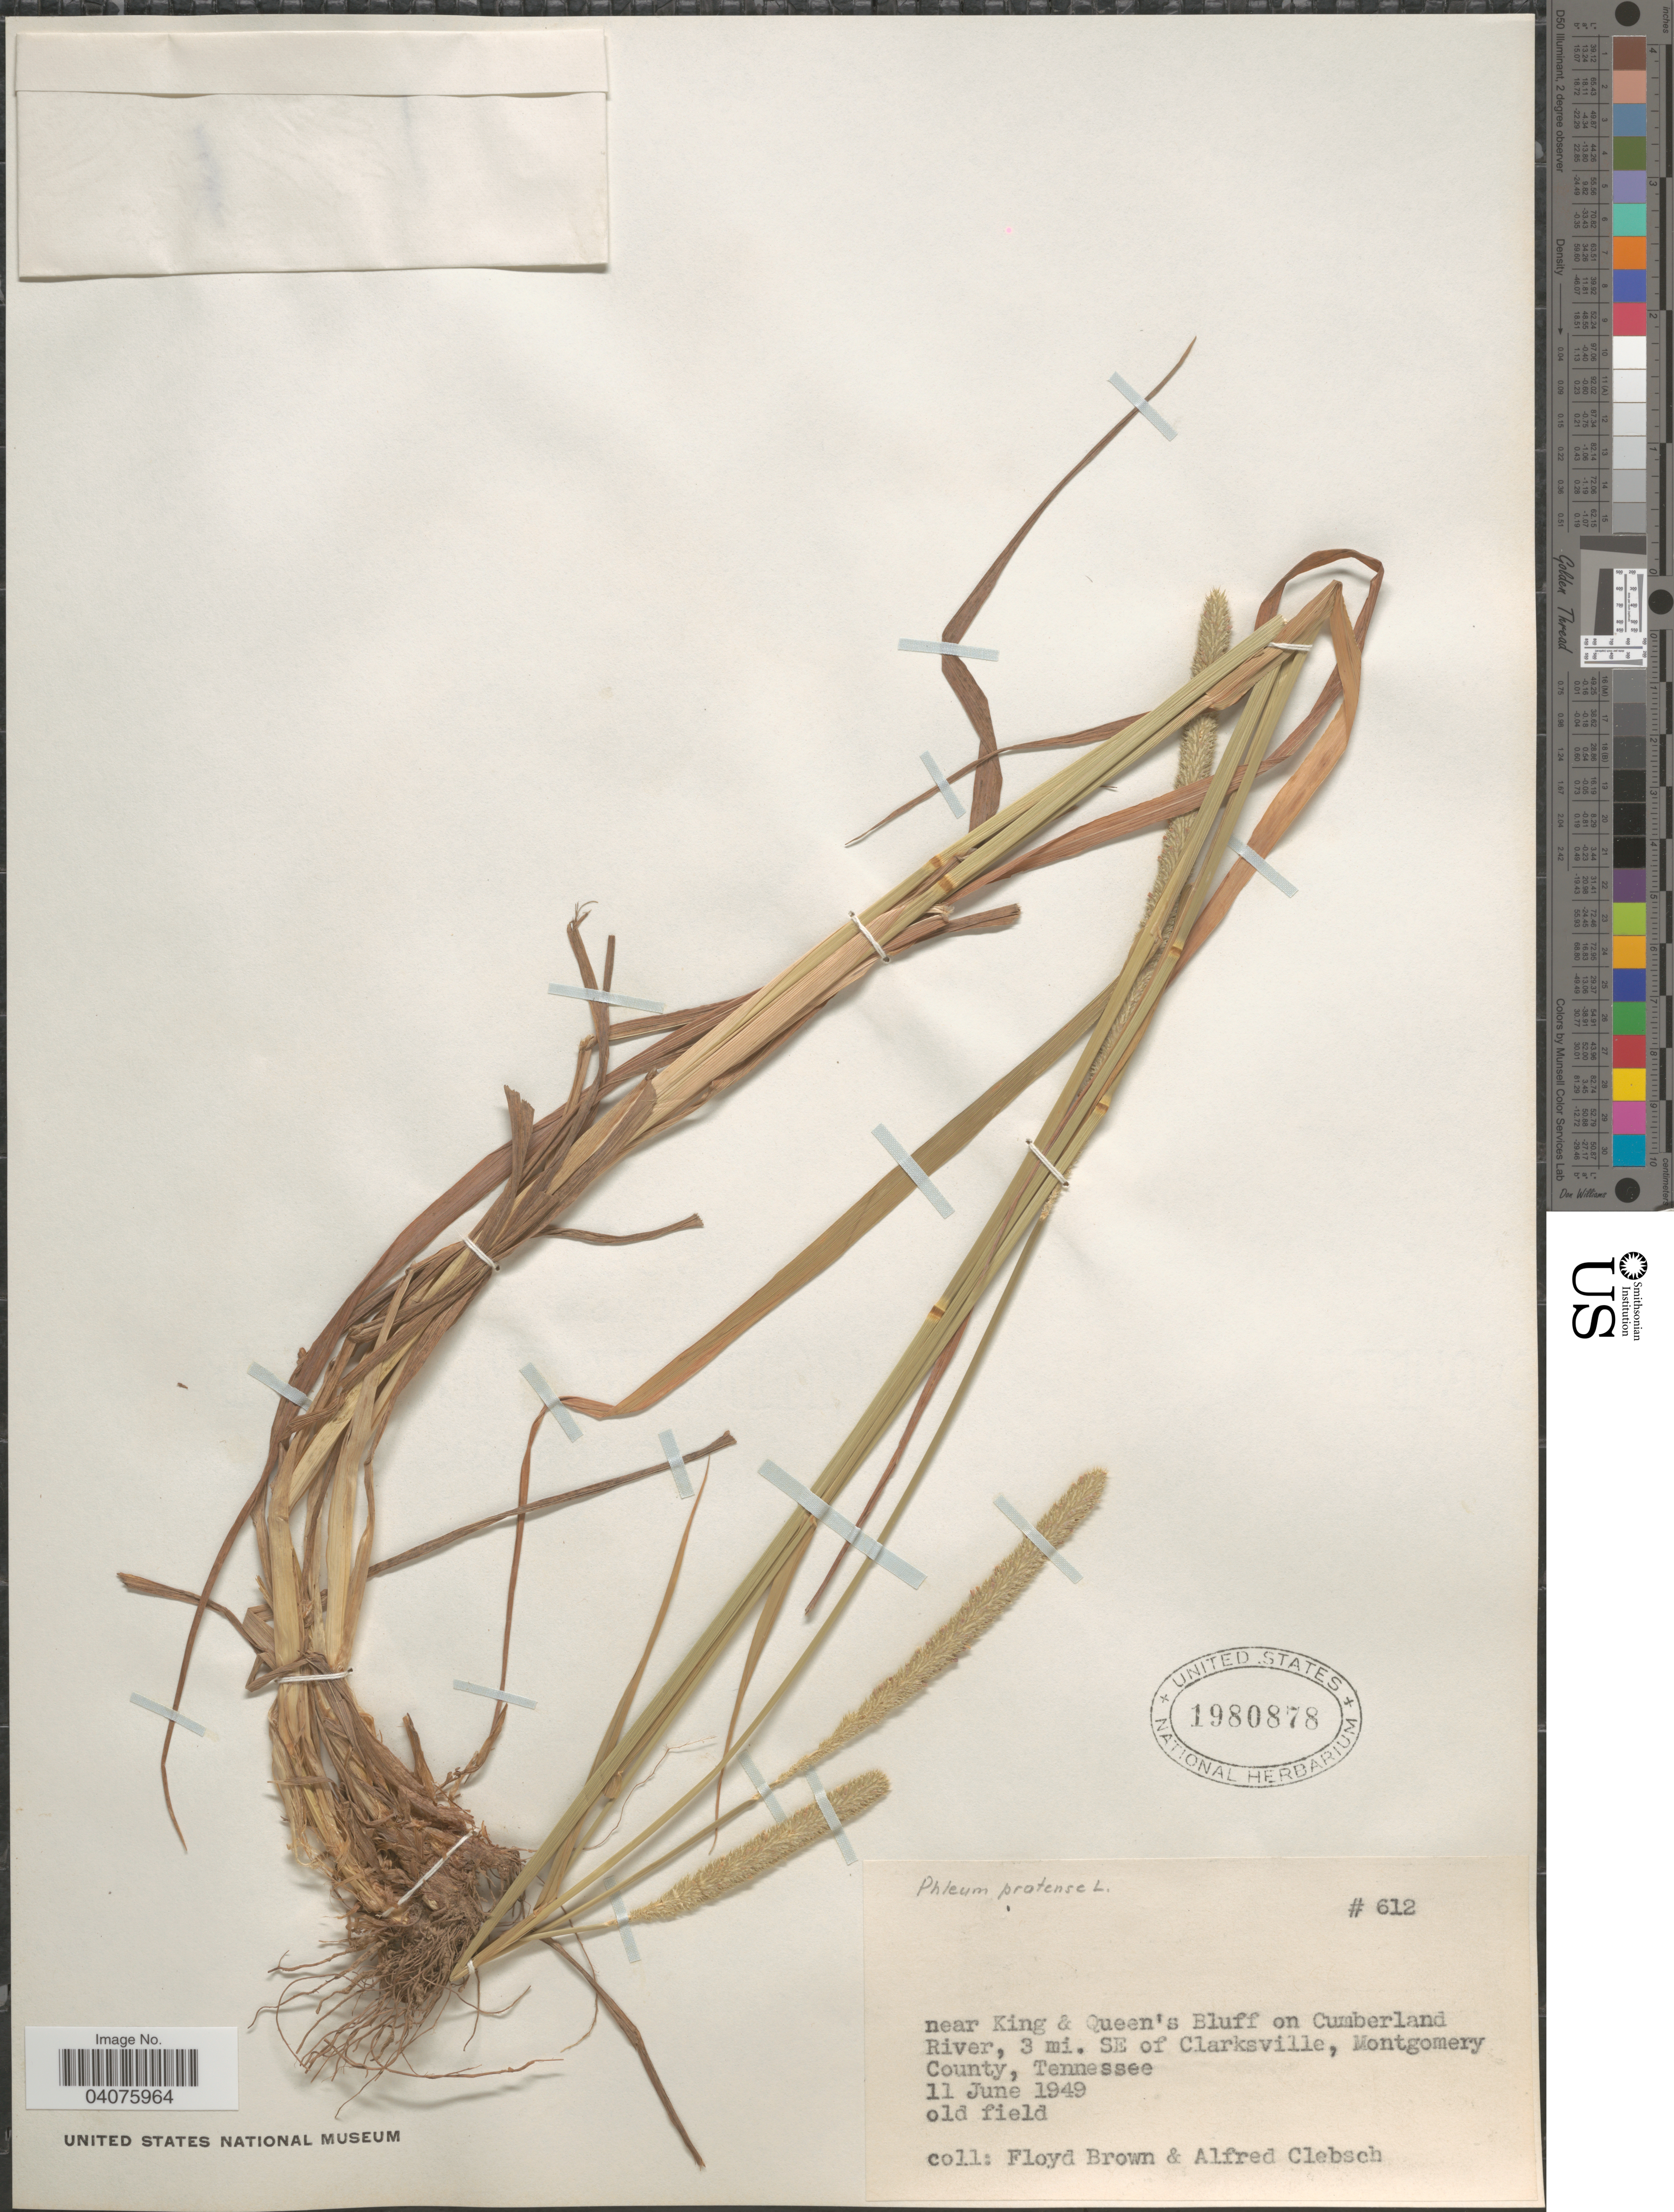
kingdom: Plantae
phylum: Tracheophyta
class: Liliopsida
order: Poales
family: Poaceae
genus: Phleum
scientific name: Phleum pratense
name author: L.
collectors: F. Brown & A. Clebsch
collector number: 612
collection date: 1949-06-11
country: United States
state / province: Tennessee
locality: Near King & Queen's Bluff on Cumberland River, 3 mi. SE of Clarksville, Montgomery County.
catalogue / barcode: US 1980878